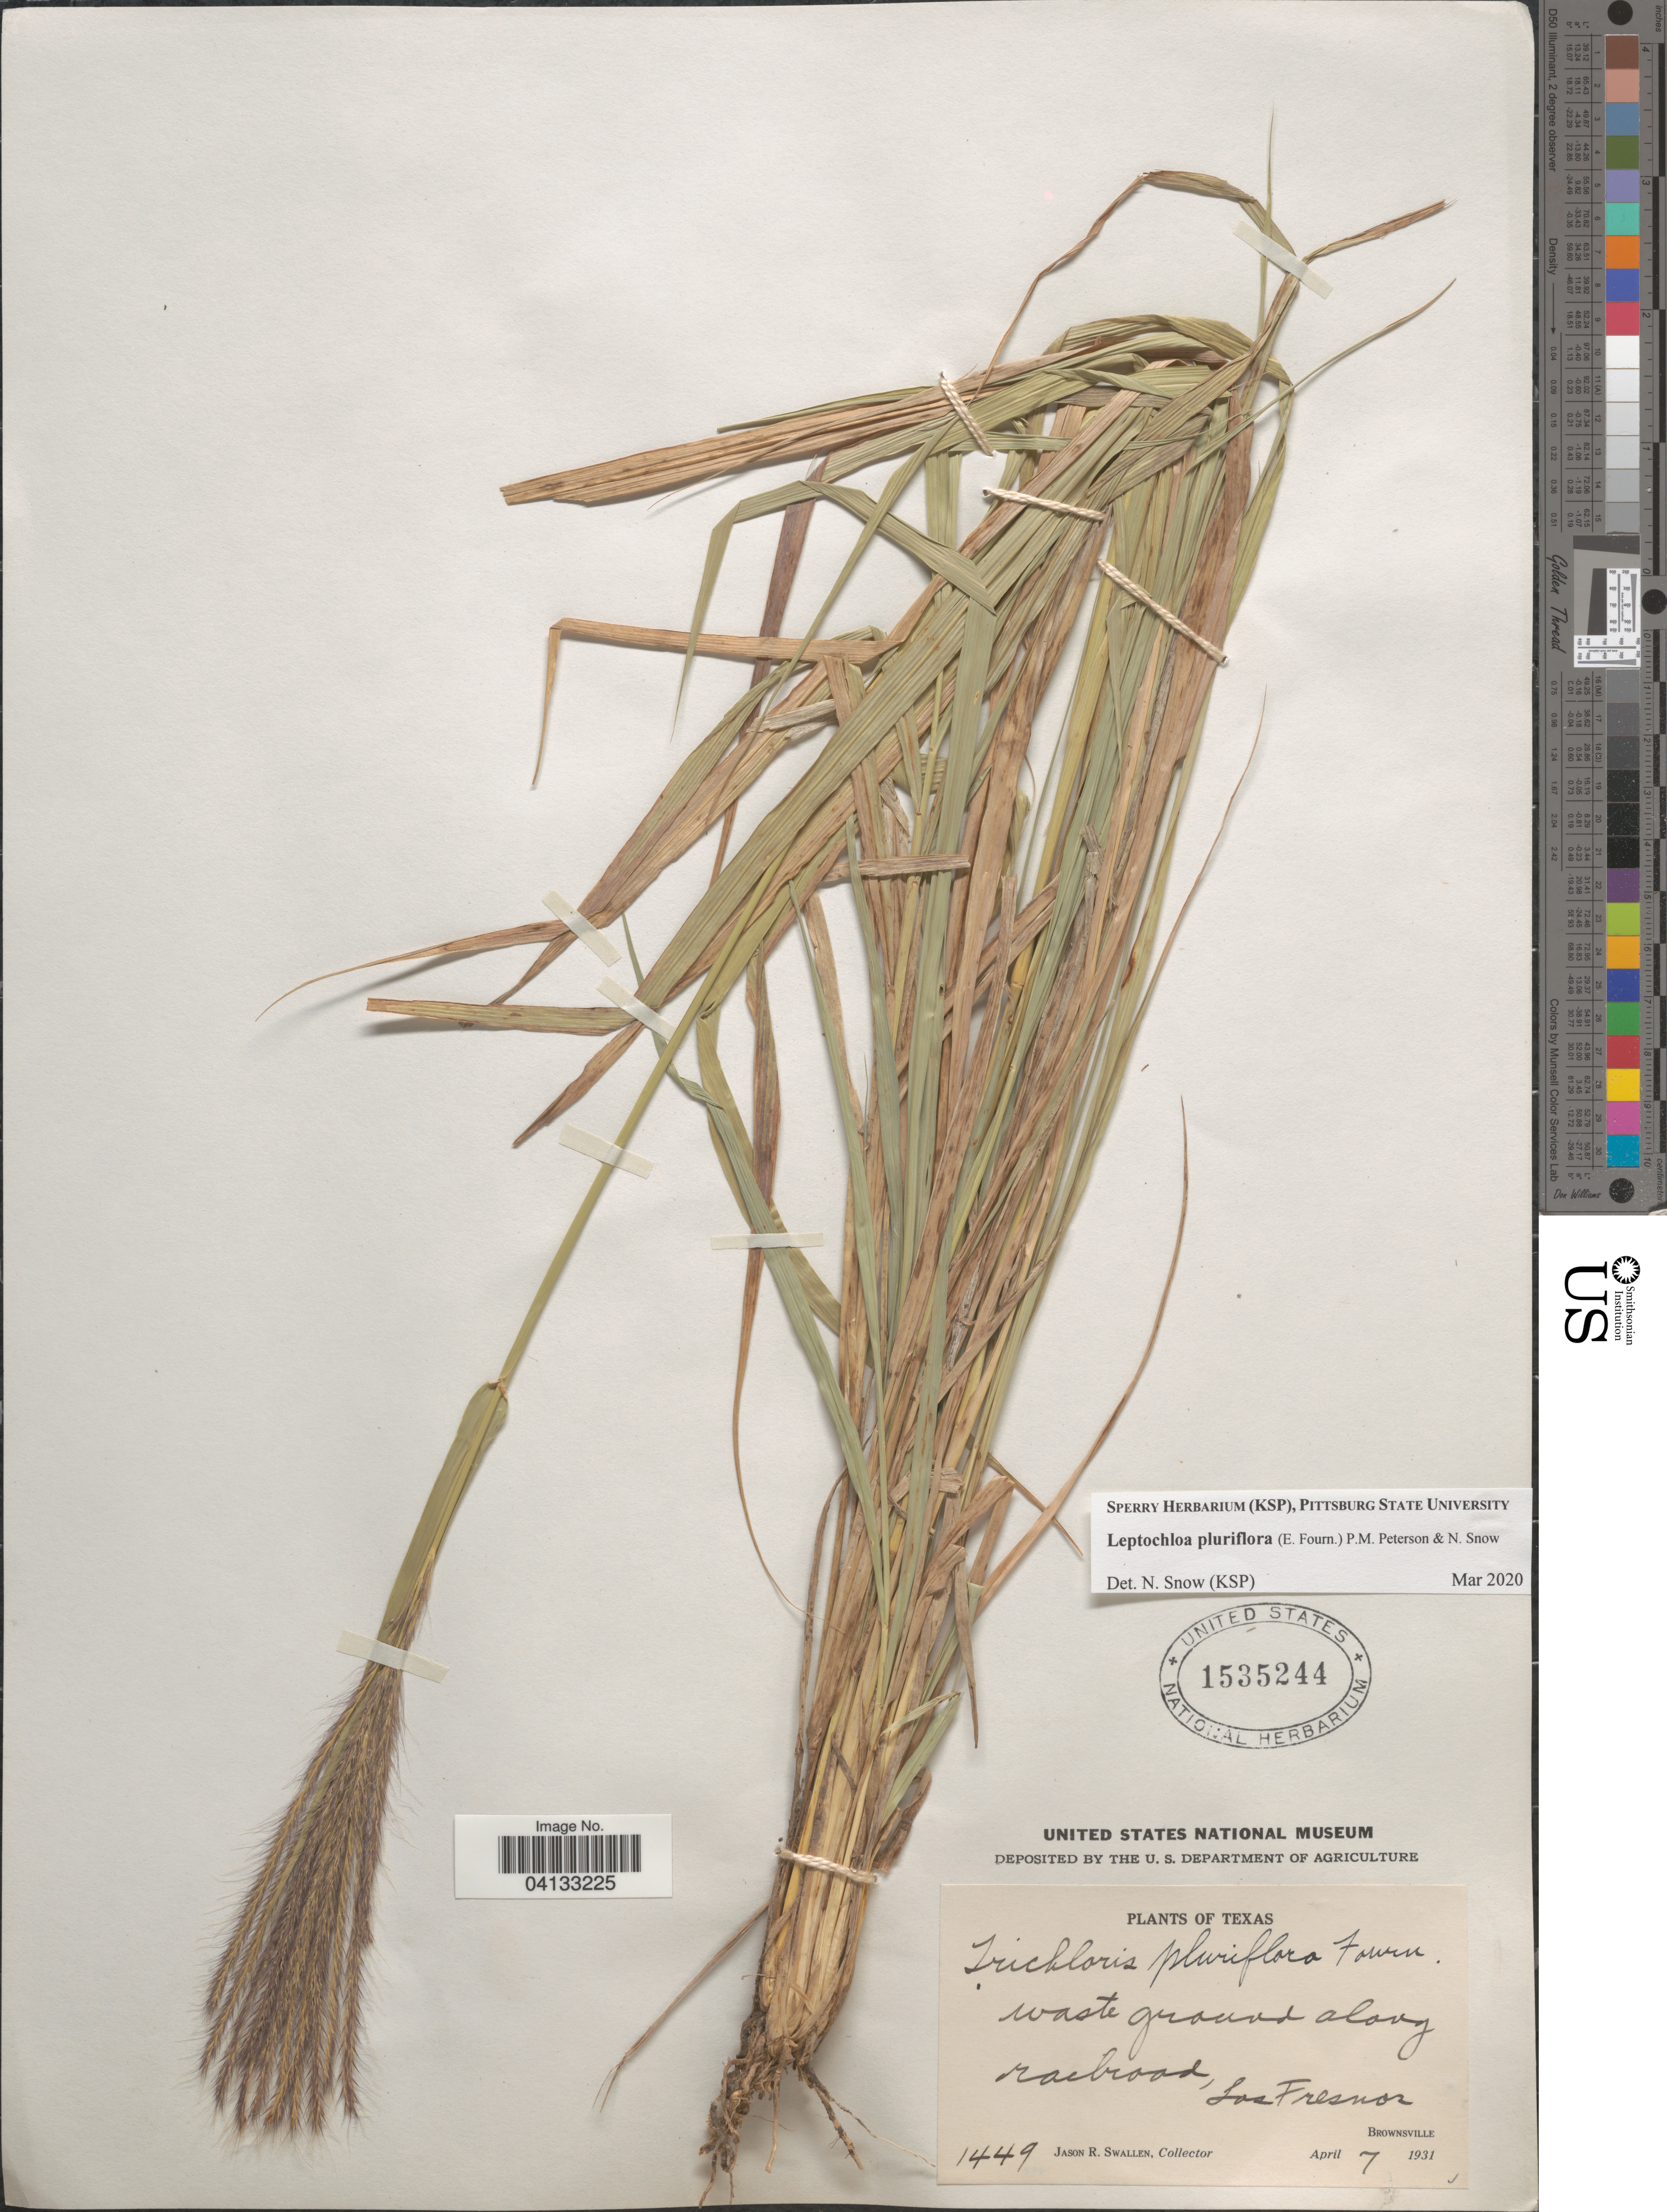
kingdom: Plantae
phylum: Tracheophyta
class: Liliopsida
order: Poales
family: Poaceae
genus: Leptochloa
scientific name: Leptochloa pluriflora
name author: (E. Fourn.) P.M. Peterson & N. Snow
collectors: J. R. Swallen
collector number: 1449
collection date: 1931-04-07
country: United States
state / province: Texas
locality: Along raebroad, Las Fresnor. Brownsville.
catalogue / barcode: US 1535244